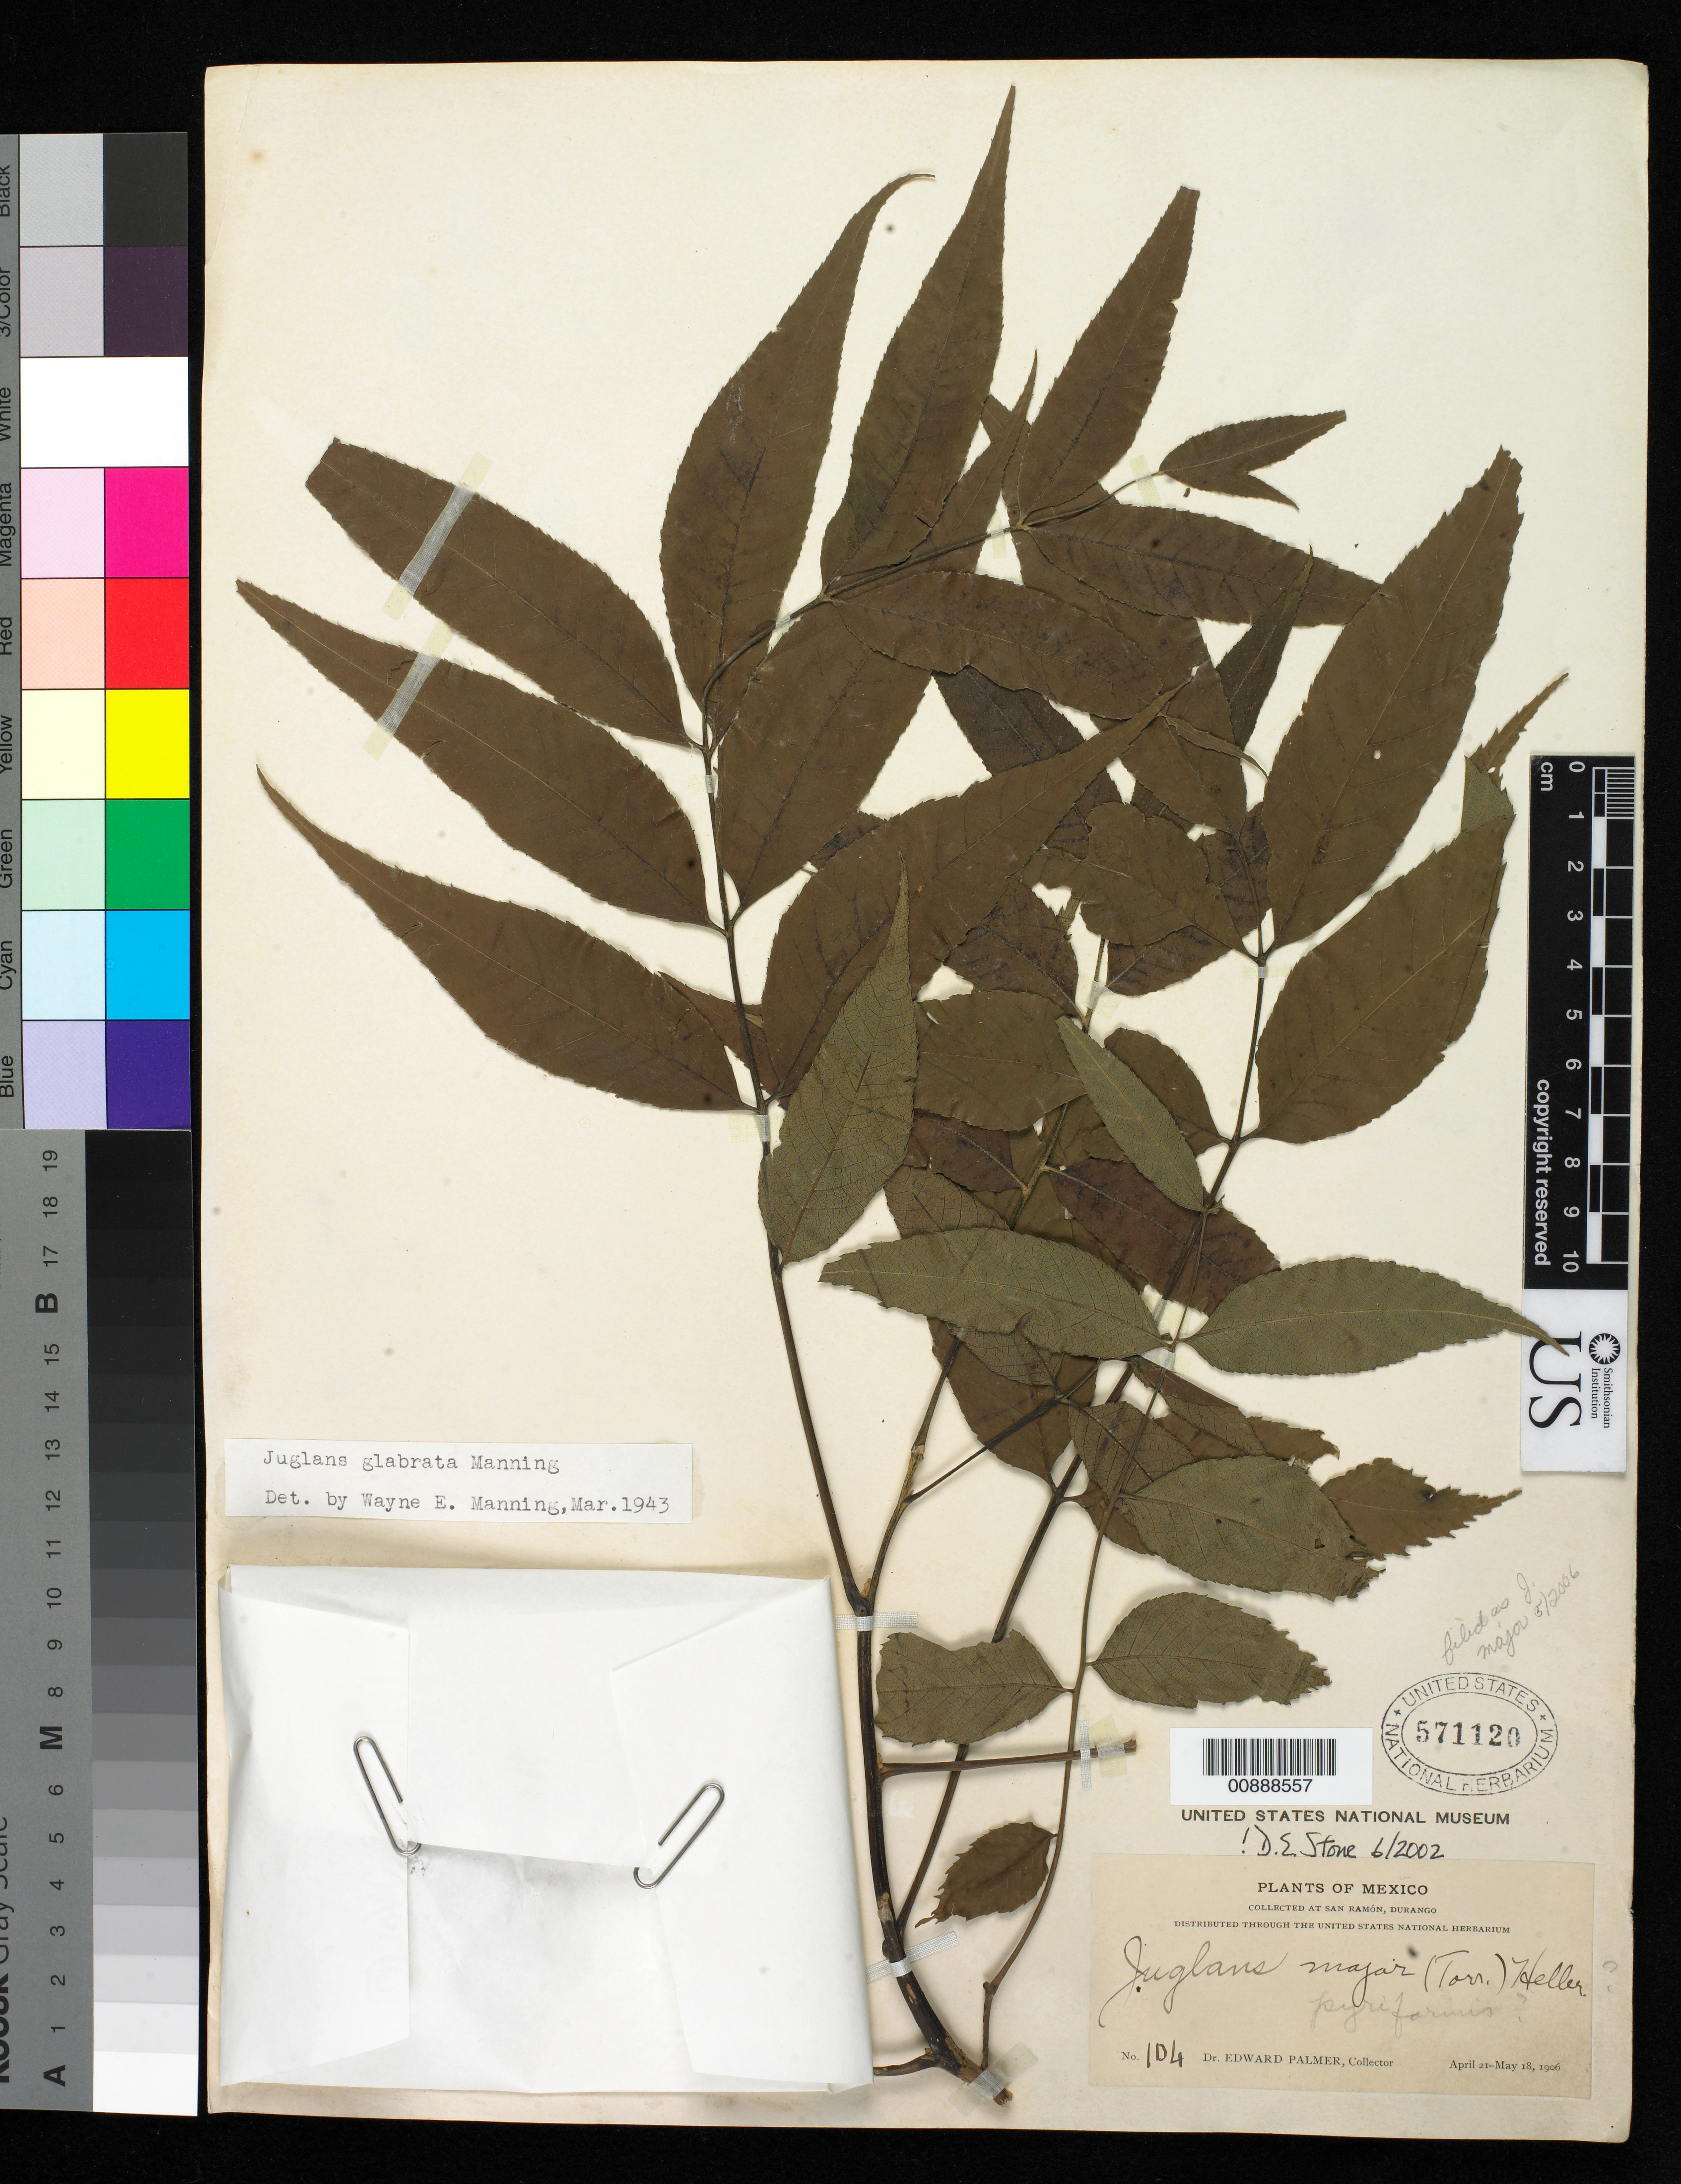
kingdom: Plantae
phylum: Tracheophyta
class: Magnoliopsida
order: Fagales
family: Juglandaceae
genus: Juglans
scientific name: Juglans major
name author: (Torr.) A. Heller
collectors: E. Palmer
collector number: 104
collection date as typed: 21 Apr 1906 to 18 May 1906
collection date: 1906-04-21/1906-05-18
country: Mexico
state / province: Durango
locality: San Ramón, Durango.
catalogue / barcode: US 571120